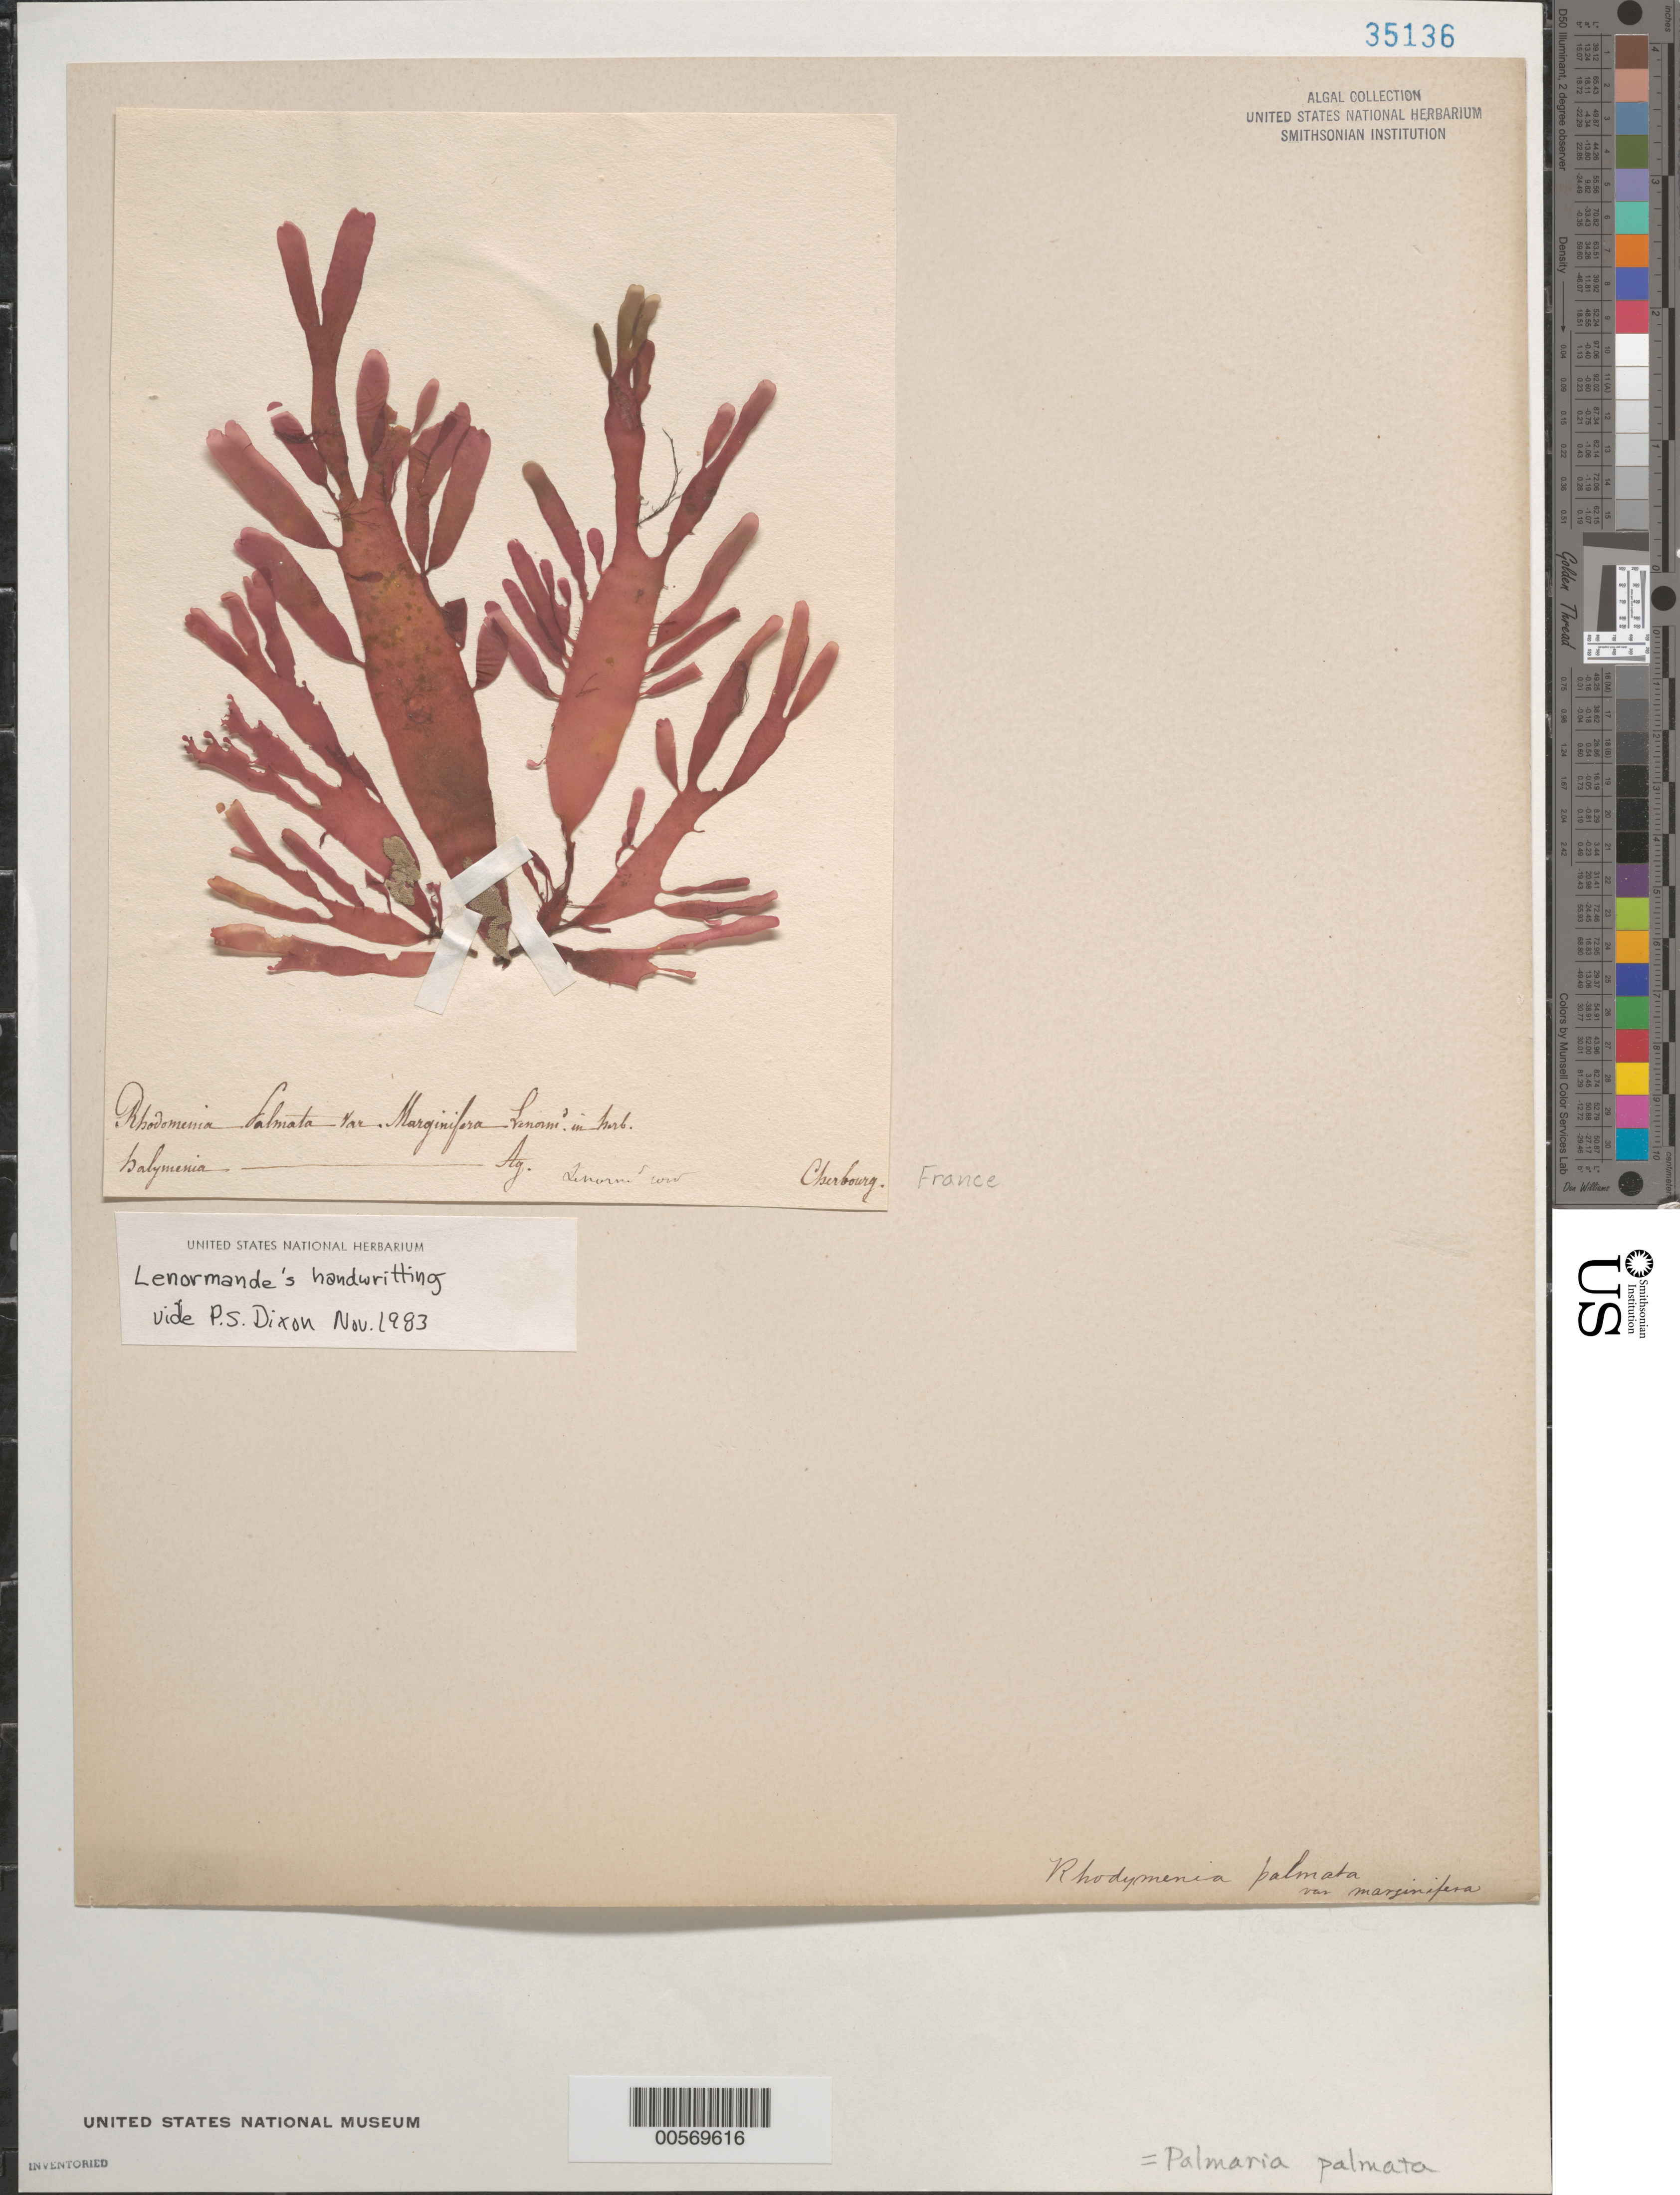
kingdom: Plantae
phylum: Rhodophyta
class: Florideophyceae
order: Palmariales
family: Palmariaceae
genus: Palmaria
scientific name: Palmaria palmata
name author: (L.) F. Weber & D. Mohr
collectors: S. Lenormand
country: France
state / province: Normandie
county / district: Manche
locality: Cherbourg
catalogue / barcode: US 35136